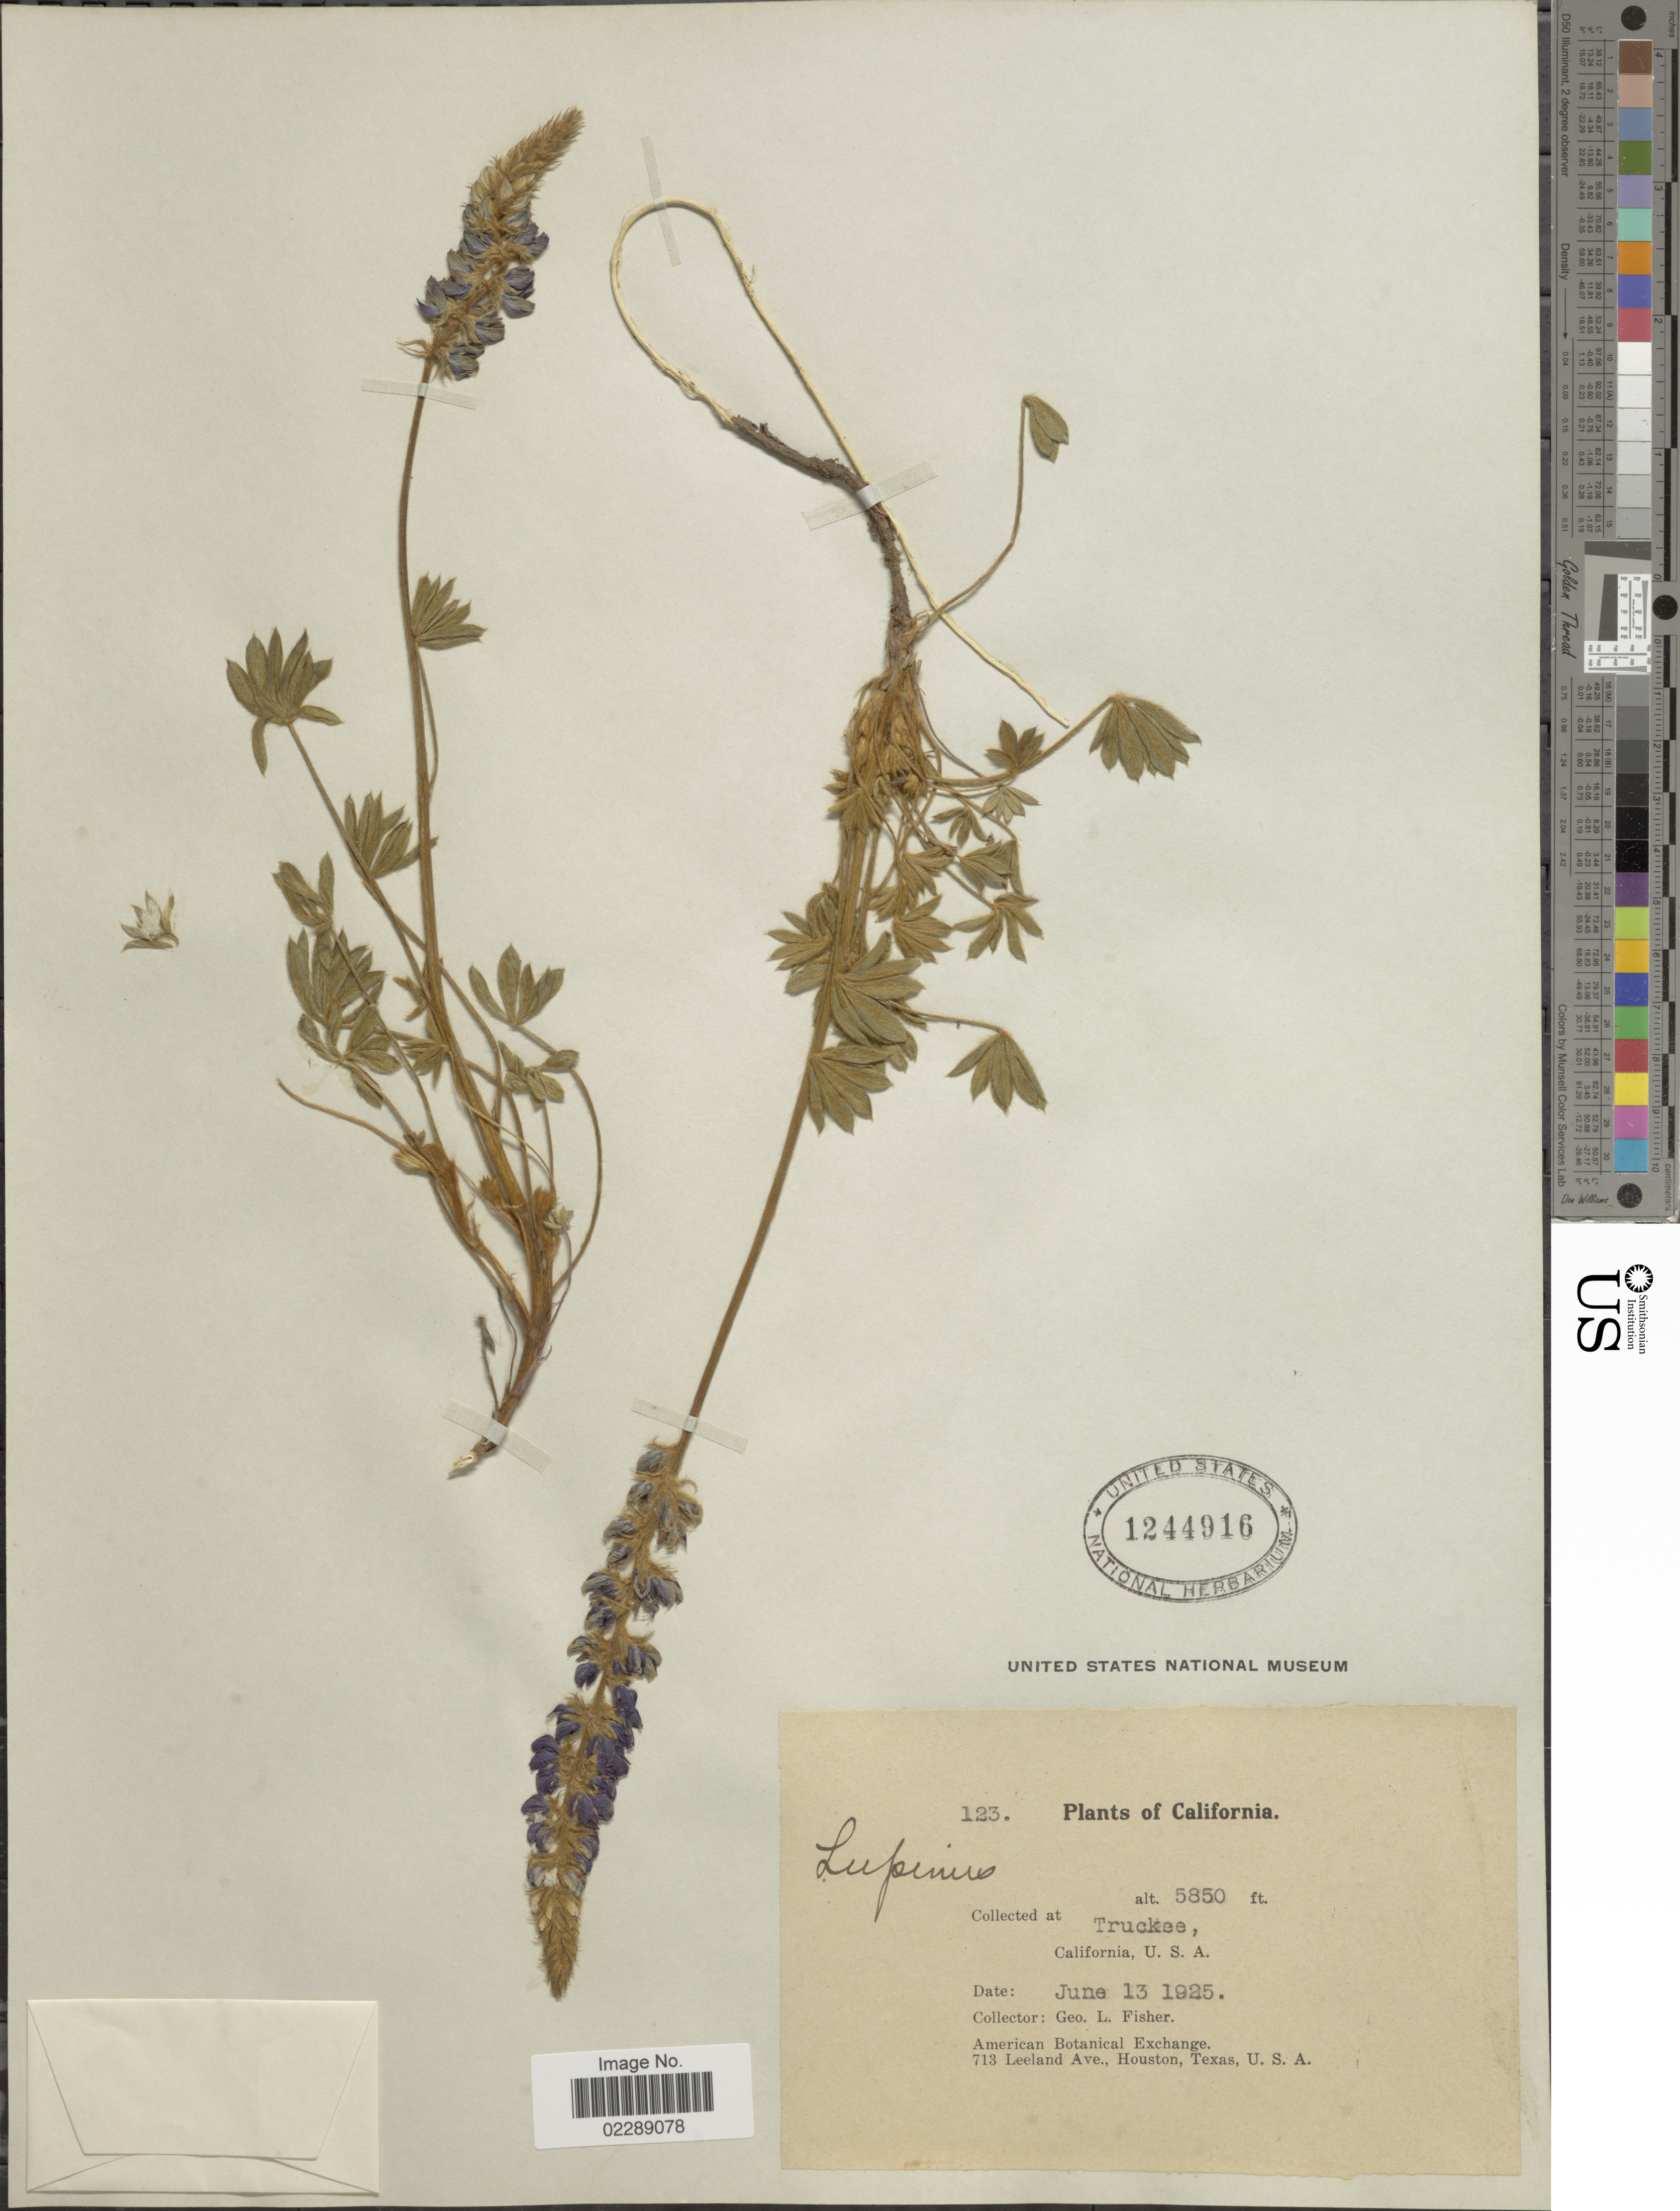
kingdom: Plantae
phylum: Tracheophyta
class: Magnoliopsida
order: Fabales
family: Fabaceae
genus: Lupinus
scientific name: Lupinus sp.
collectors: G. L. Fisher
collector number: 123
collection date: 1925-06-13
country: United States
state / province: California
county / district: Nevada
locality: Truckee, California, U. S. A.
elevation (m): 1783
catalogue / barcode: US 1244916